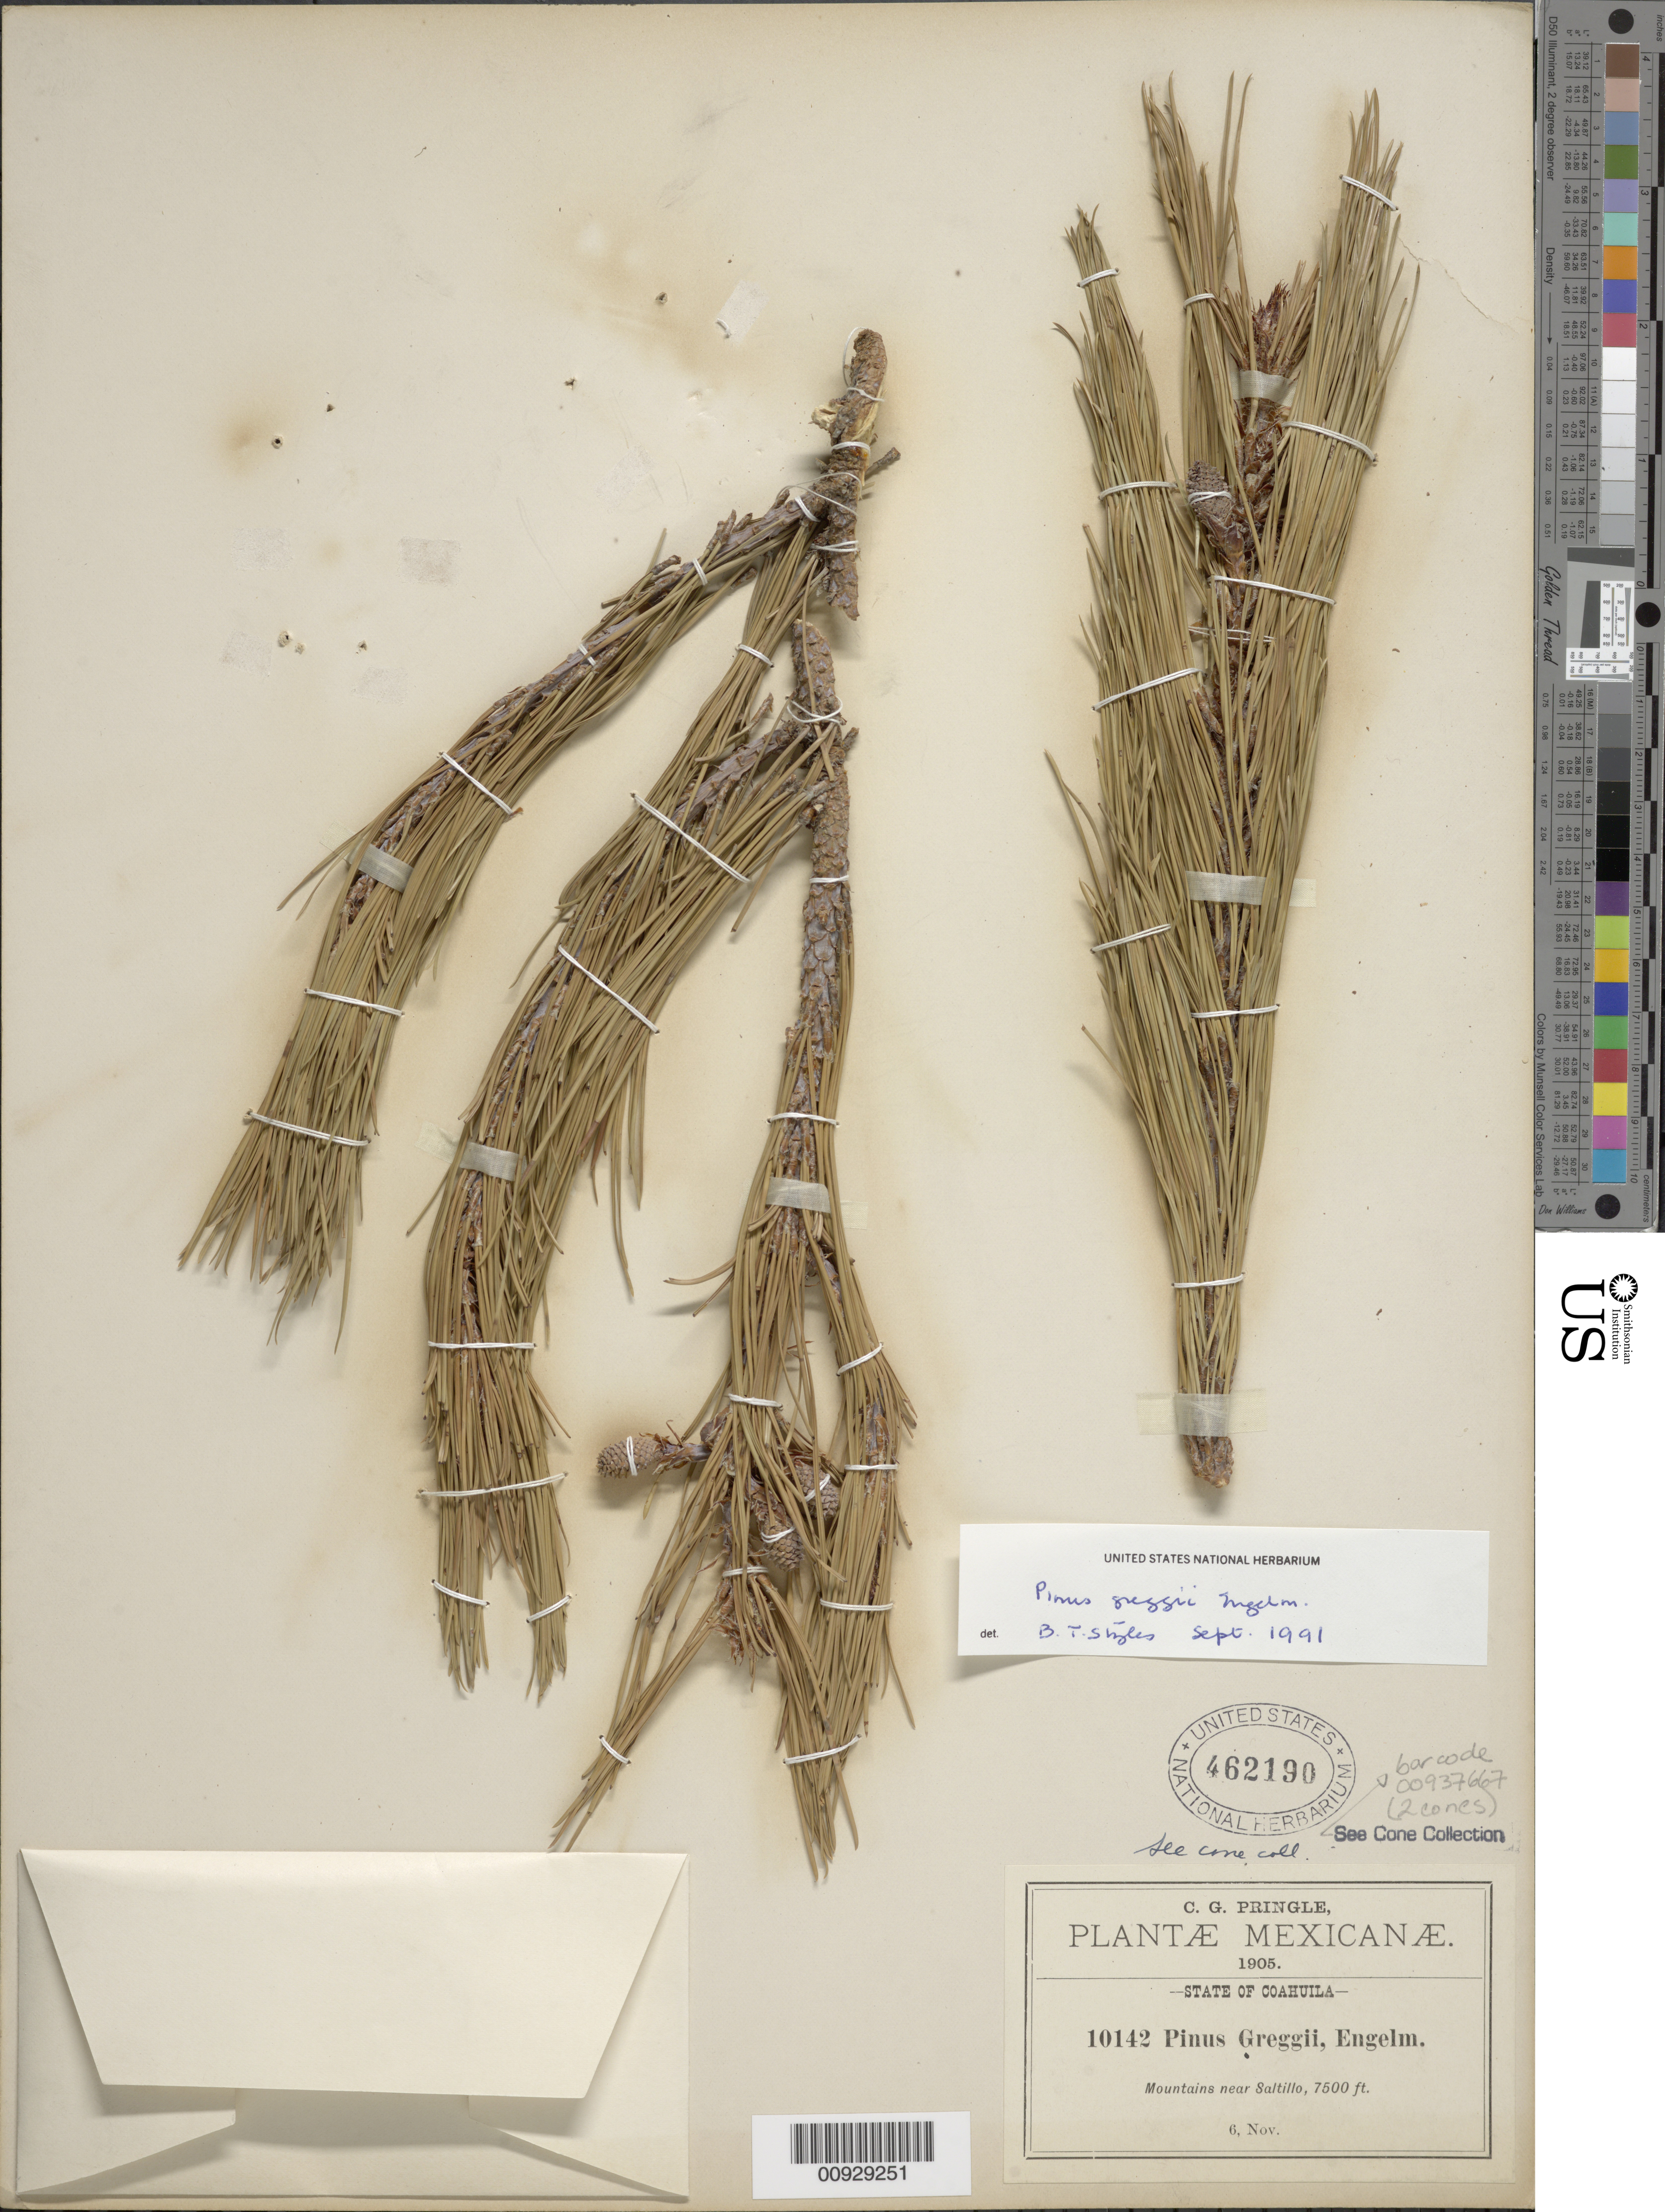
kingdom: Plantae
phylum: Tracheophyta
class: Pinopsida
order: Pinales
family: Pinaceae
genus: Pinus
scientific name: Pinus greggii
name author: Engelm. ex Parl.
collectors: C. G. Pringle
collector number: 10142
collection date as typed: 06 Nov 1905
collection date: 1905-11-06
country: Mexico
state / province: Coahuila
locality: Near Saltillo.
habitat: Mountains.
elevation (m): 2286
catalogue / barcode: US 462190